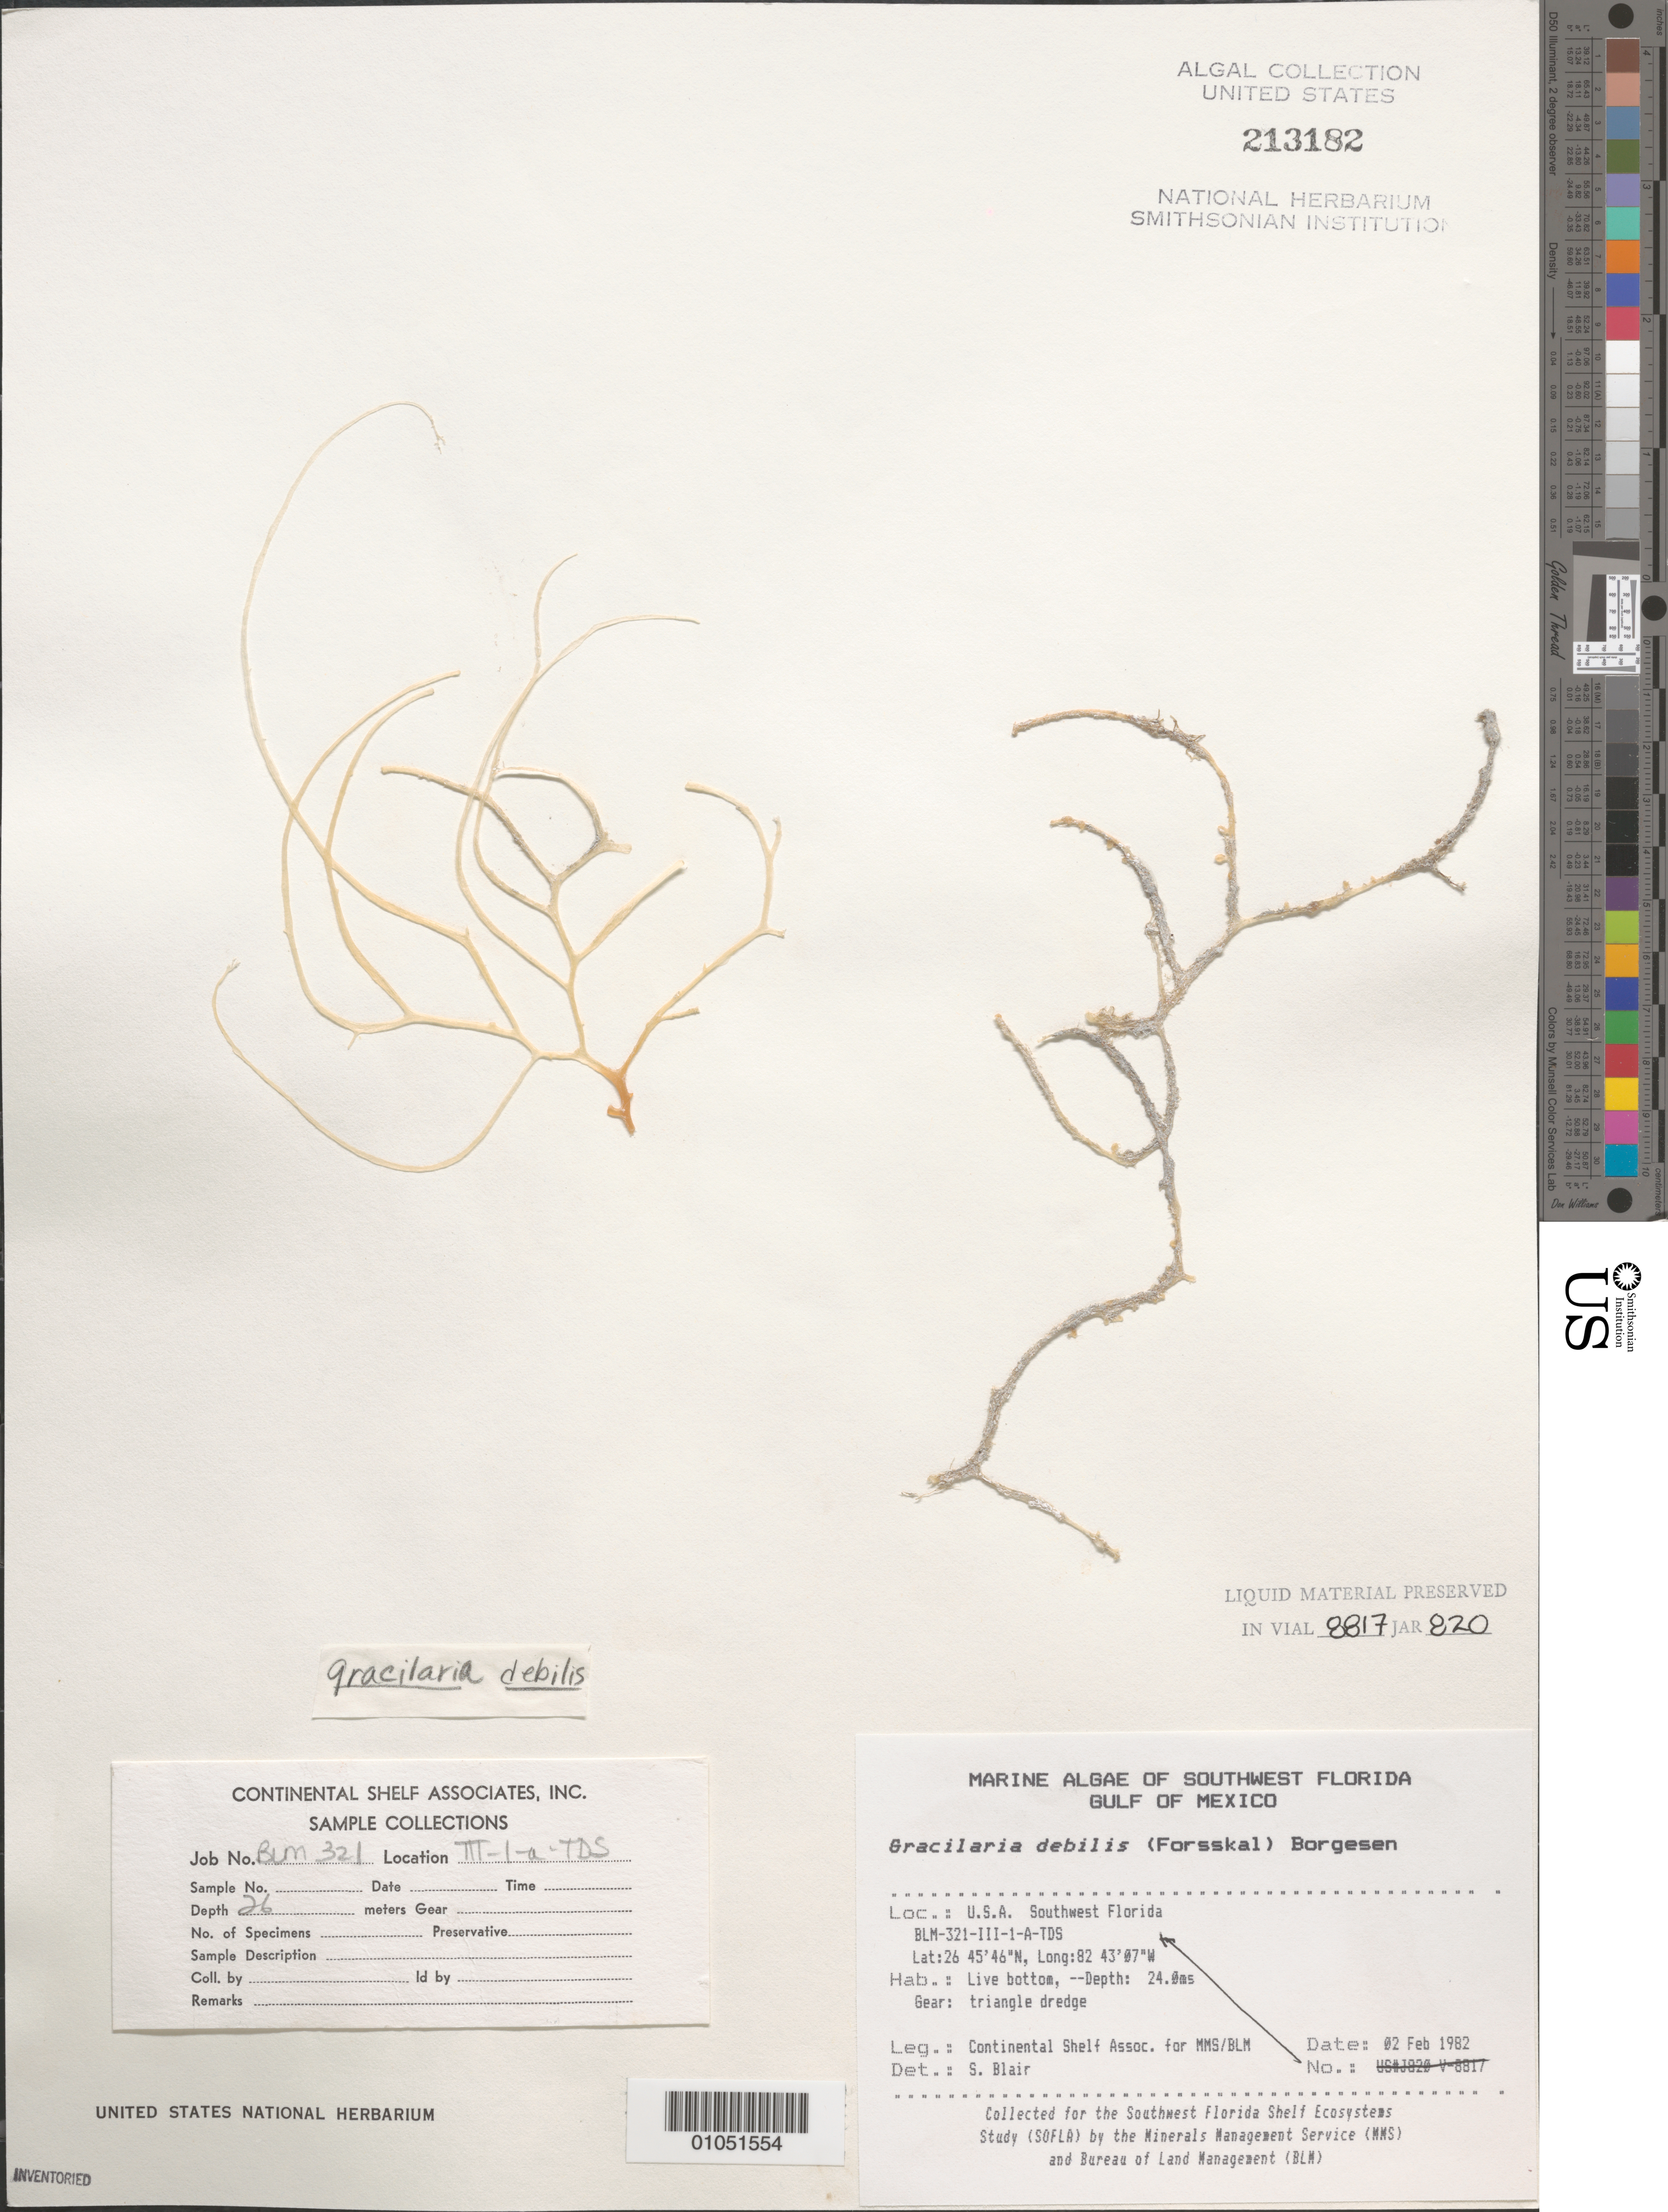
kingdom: Plantae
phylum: Rhodophyta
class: Florideophyceae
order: Gracilariales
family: Gracilariaceae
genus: Gracilaria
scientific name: Gracilaria debilis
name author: (Forssk.) Børgesen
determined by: Blair, S. M.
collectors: Continental Shelf Associates for the MMS/BLM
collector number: BLM-321-III-1-A-TDS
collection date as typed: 02 Feb 1982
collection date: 1982-02-02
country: United States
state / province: Florida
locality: Gulf of Mexico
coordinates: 26 45'46"N, 82 43'07"W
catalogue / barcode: US 213182